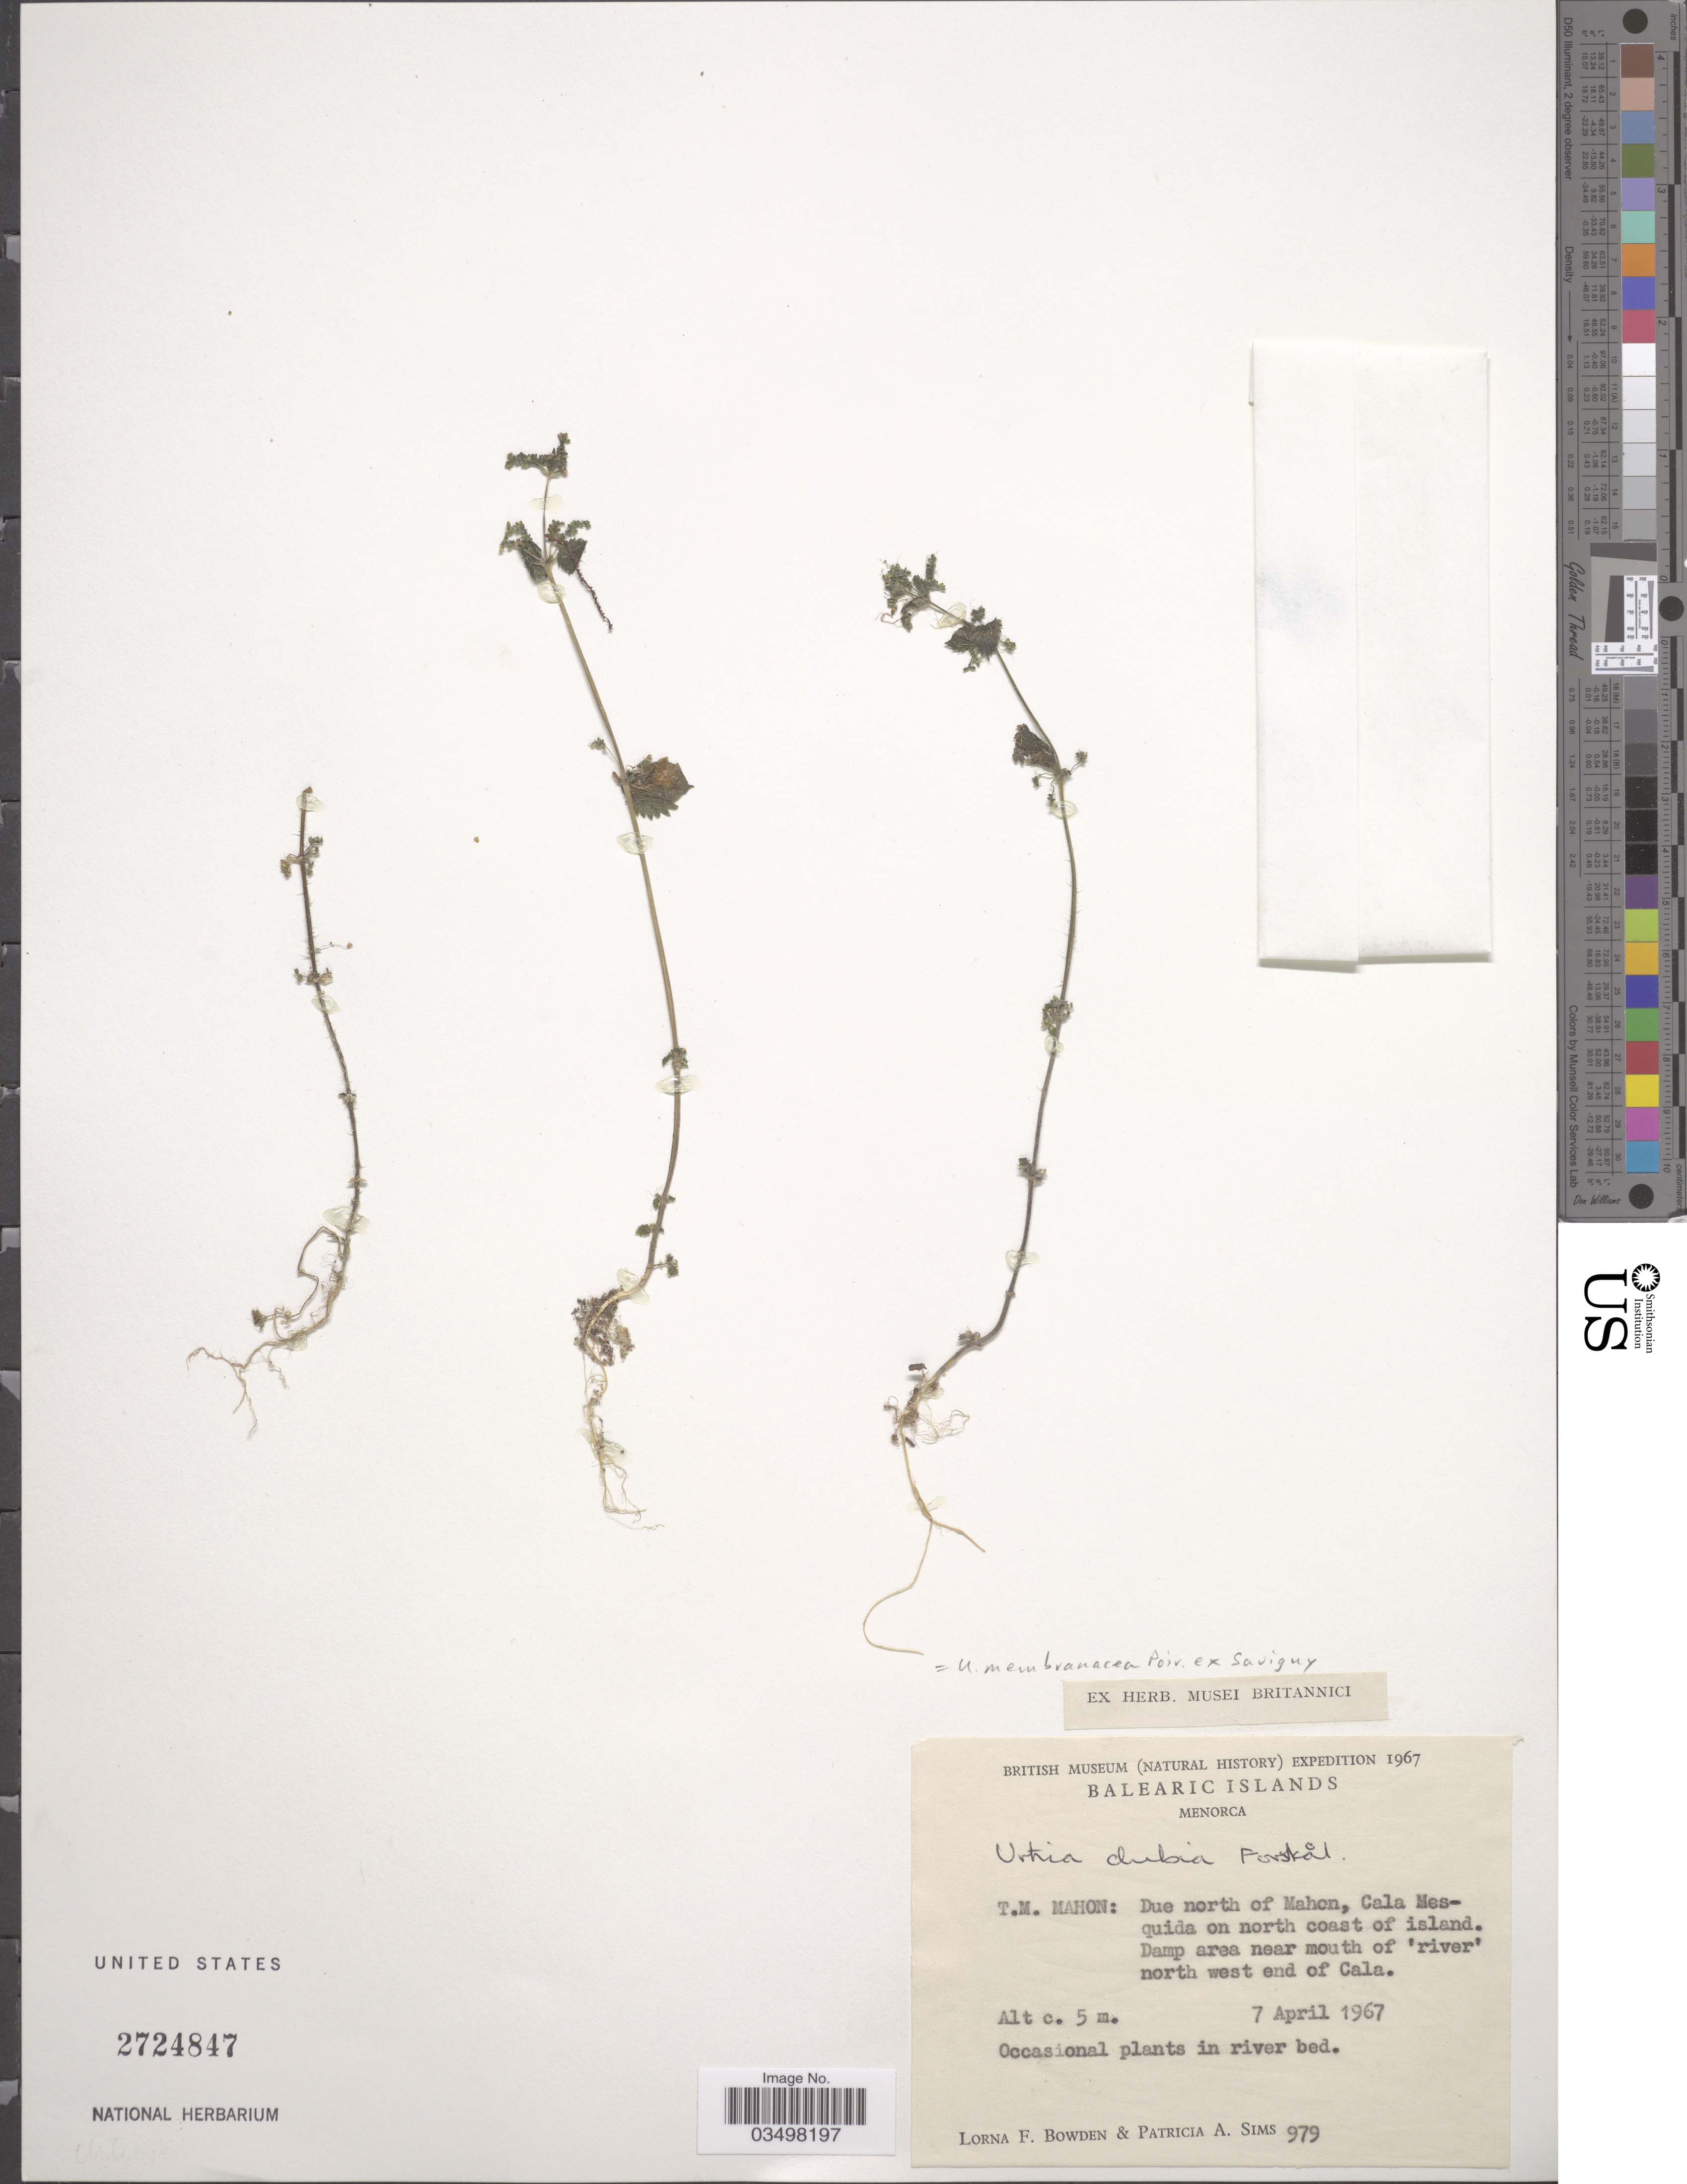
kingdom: Plantae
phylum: Tracheophyta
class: Magnoliopsida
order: Rosales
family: Urticaceae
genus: Urtica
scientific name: Urtica membranacea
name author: Poir.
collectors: L. F. Bowden & P. A. Sims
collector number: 979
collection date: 1967-04-07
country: Spain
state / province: Islas Baleares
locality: Balearic Islands. Menorca. T. M. Mahon: Due north of Mahon, Cala Mesquida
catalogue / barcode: US 2724847